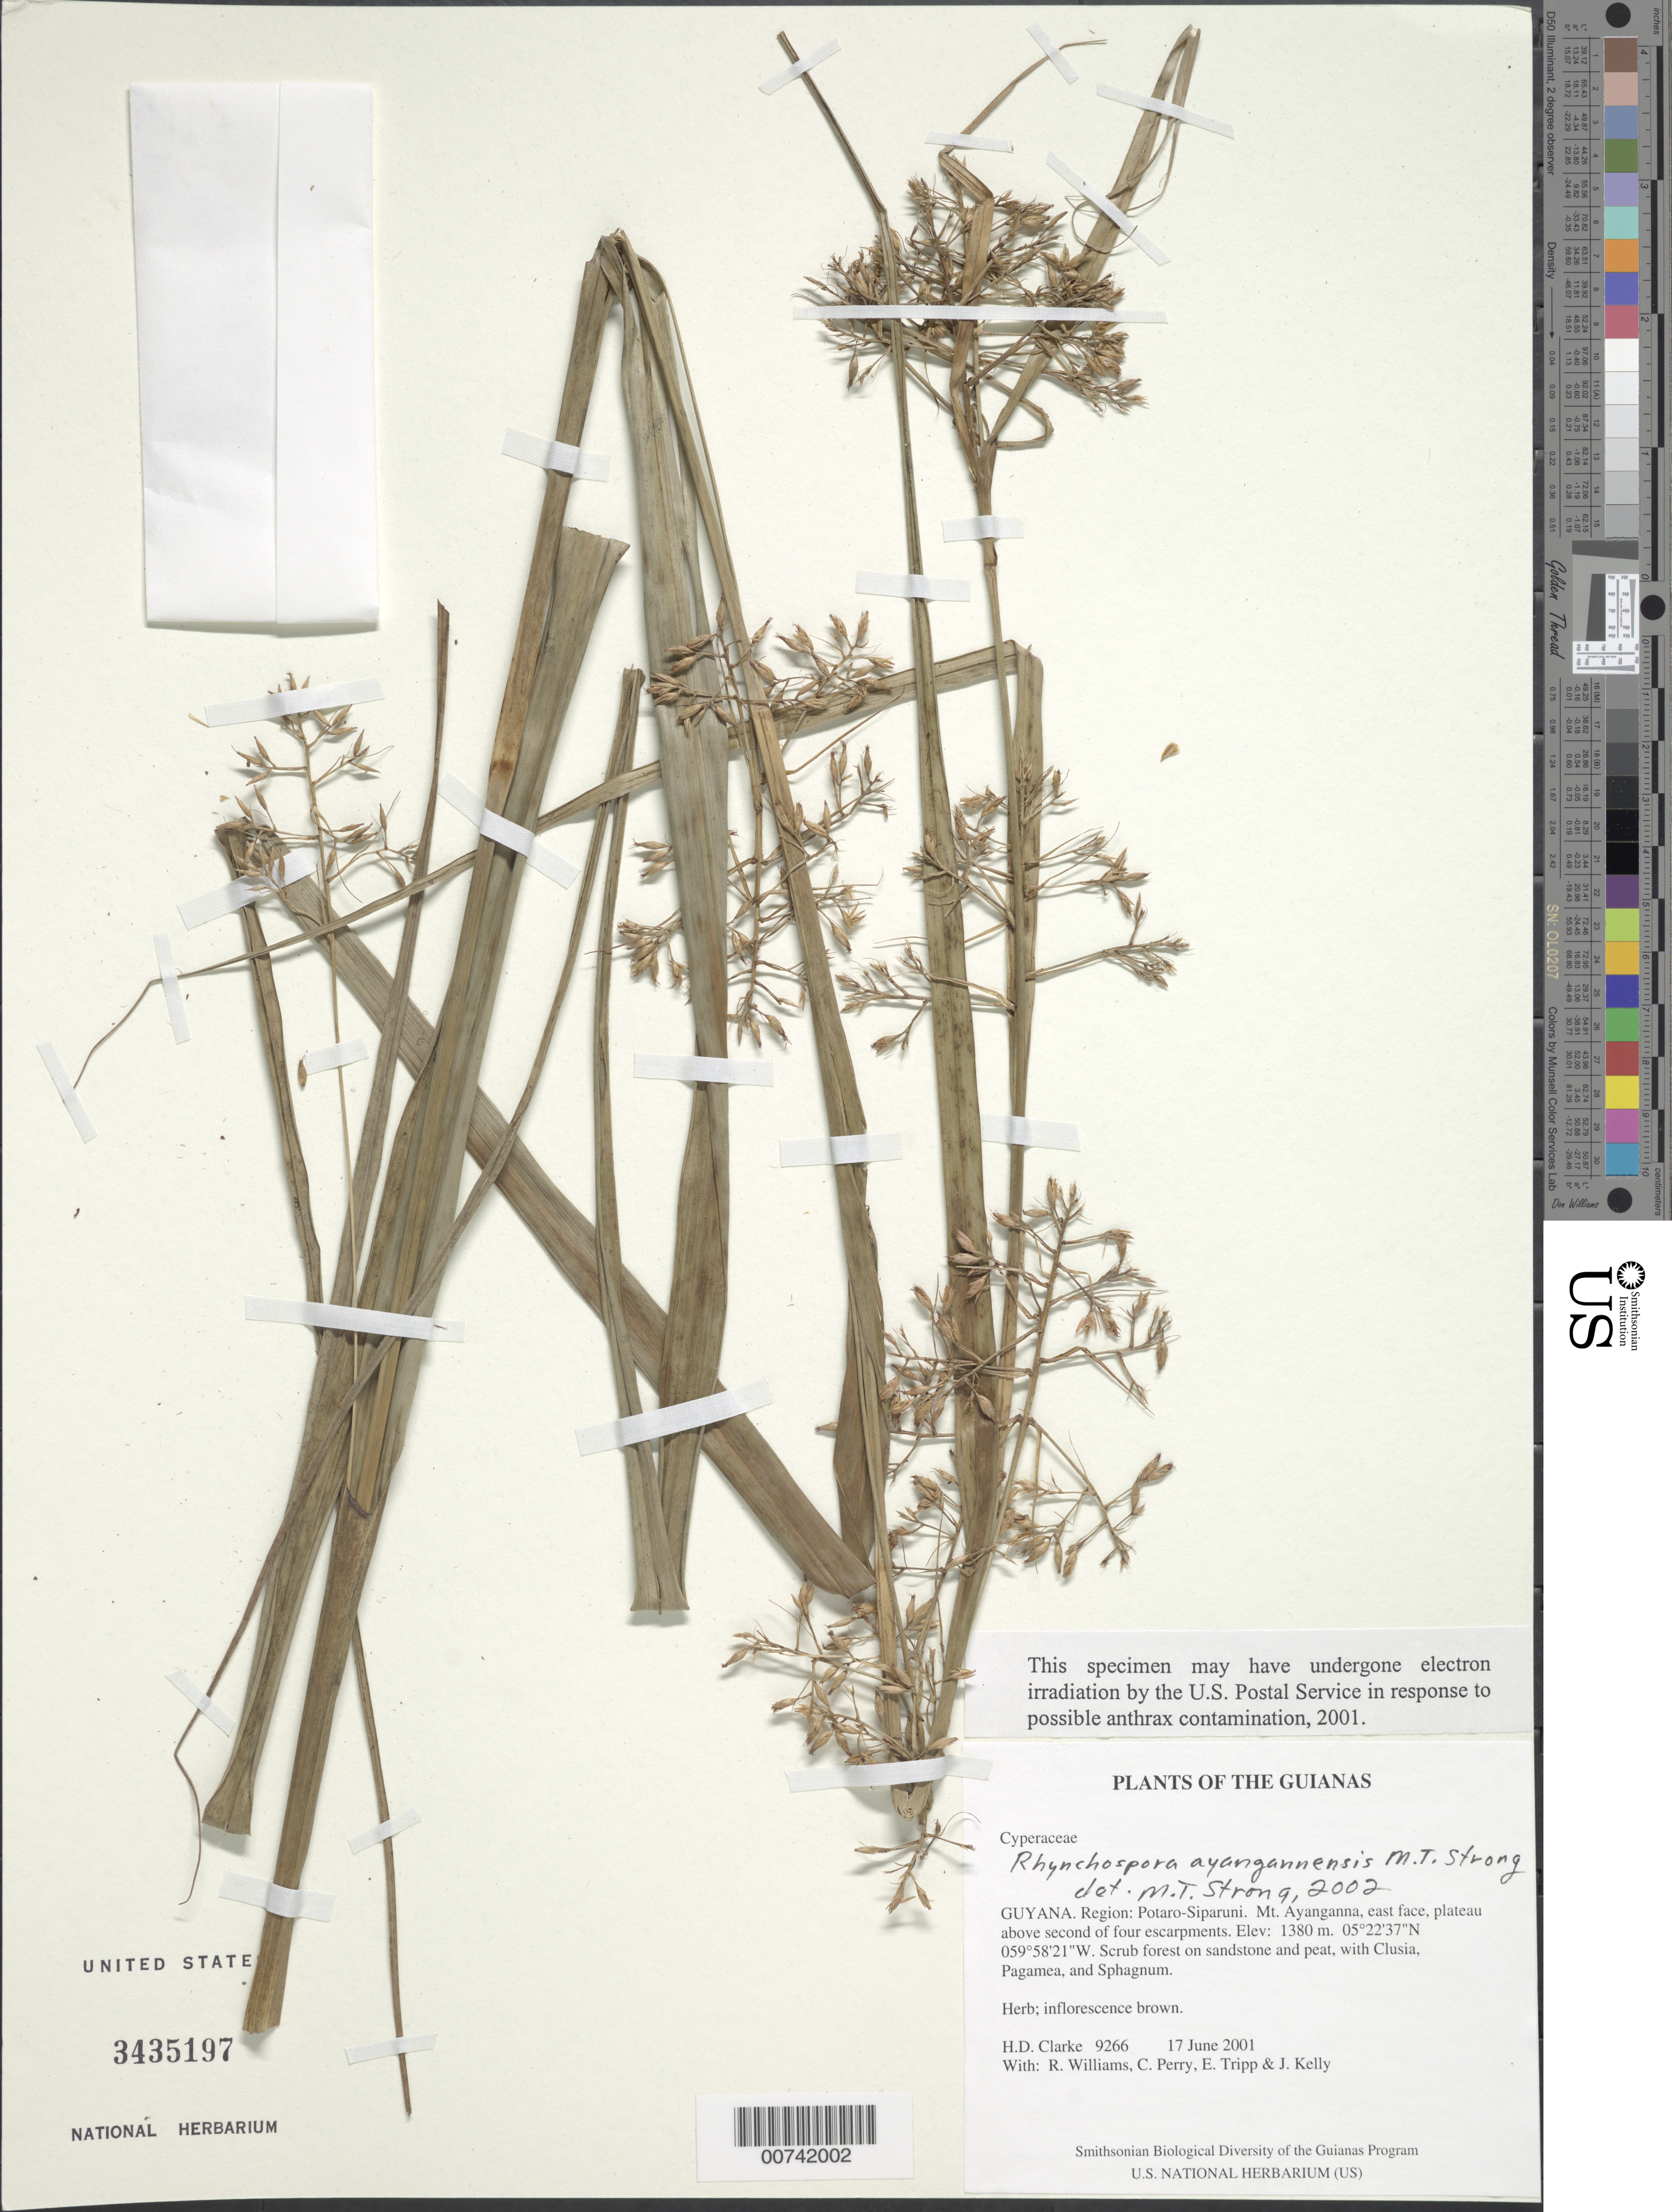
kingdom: Plantae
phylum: Tracheophyta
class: Liliopsida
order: Poales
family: Cyperaceae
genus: Rhynchospora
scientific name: Rhynchospora ayangannensis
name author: M.T. Strong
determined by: Strong, M. T., (US), Smithsonian Institution - National Museum of Natural History (UNITED STATES)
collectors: H. D. Clarke, R. Williams, C. Perry, E. Tripp & J. Kelly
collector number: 9266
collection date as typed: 17 June 2001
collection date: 2001-06-17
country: Guyana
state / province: Potaro-Siparuni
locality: Mt. Ayanganna, east face, plateau above second of four escarpments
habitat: Scrub forest on sandstone and peat, with Clusia, Pagamea, and Sphagnum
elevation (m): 1380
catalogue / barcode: US 3435197